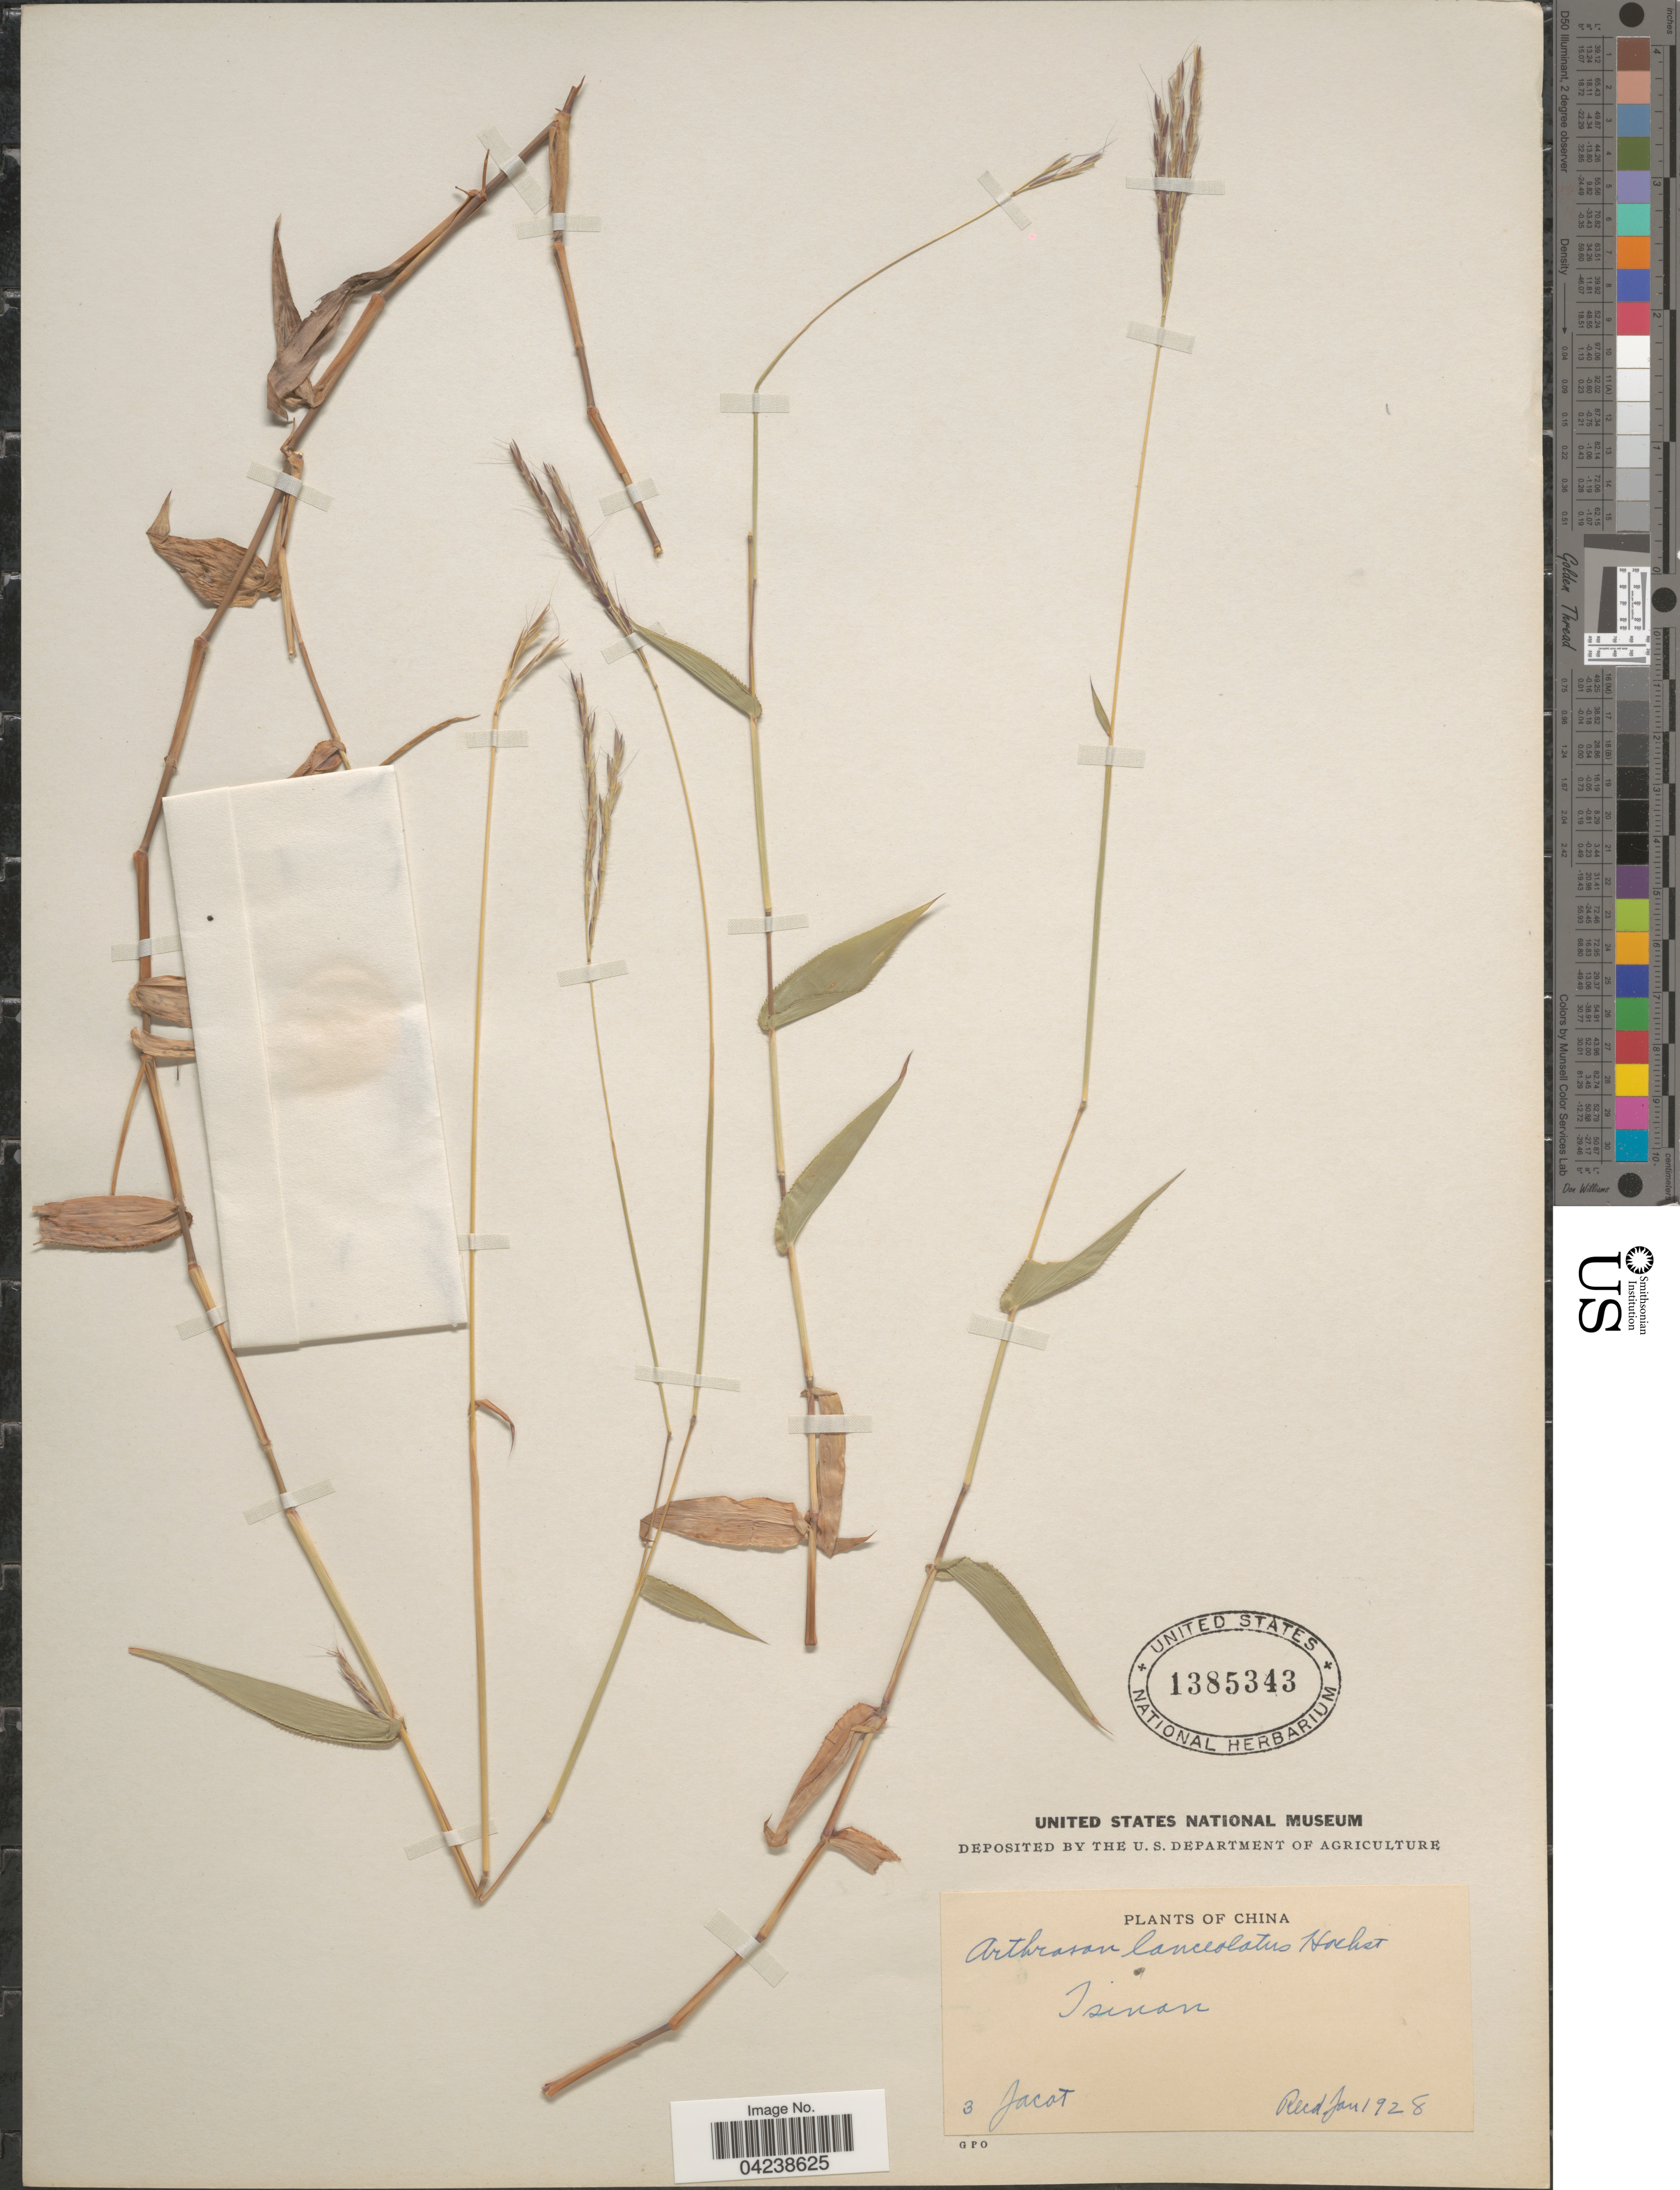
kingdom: Plantae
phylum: Tracheophyta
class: Liliopsida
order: Poales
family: Poaceae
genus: Arthraxon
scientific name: Arthraxon lanceolatus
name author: (Roxb.) Hochst.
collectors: Jacot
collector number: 3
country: China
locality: Tsinan.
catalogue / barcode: US 1385343